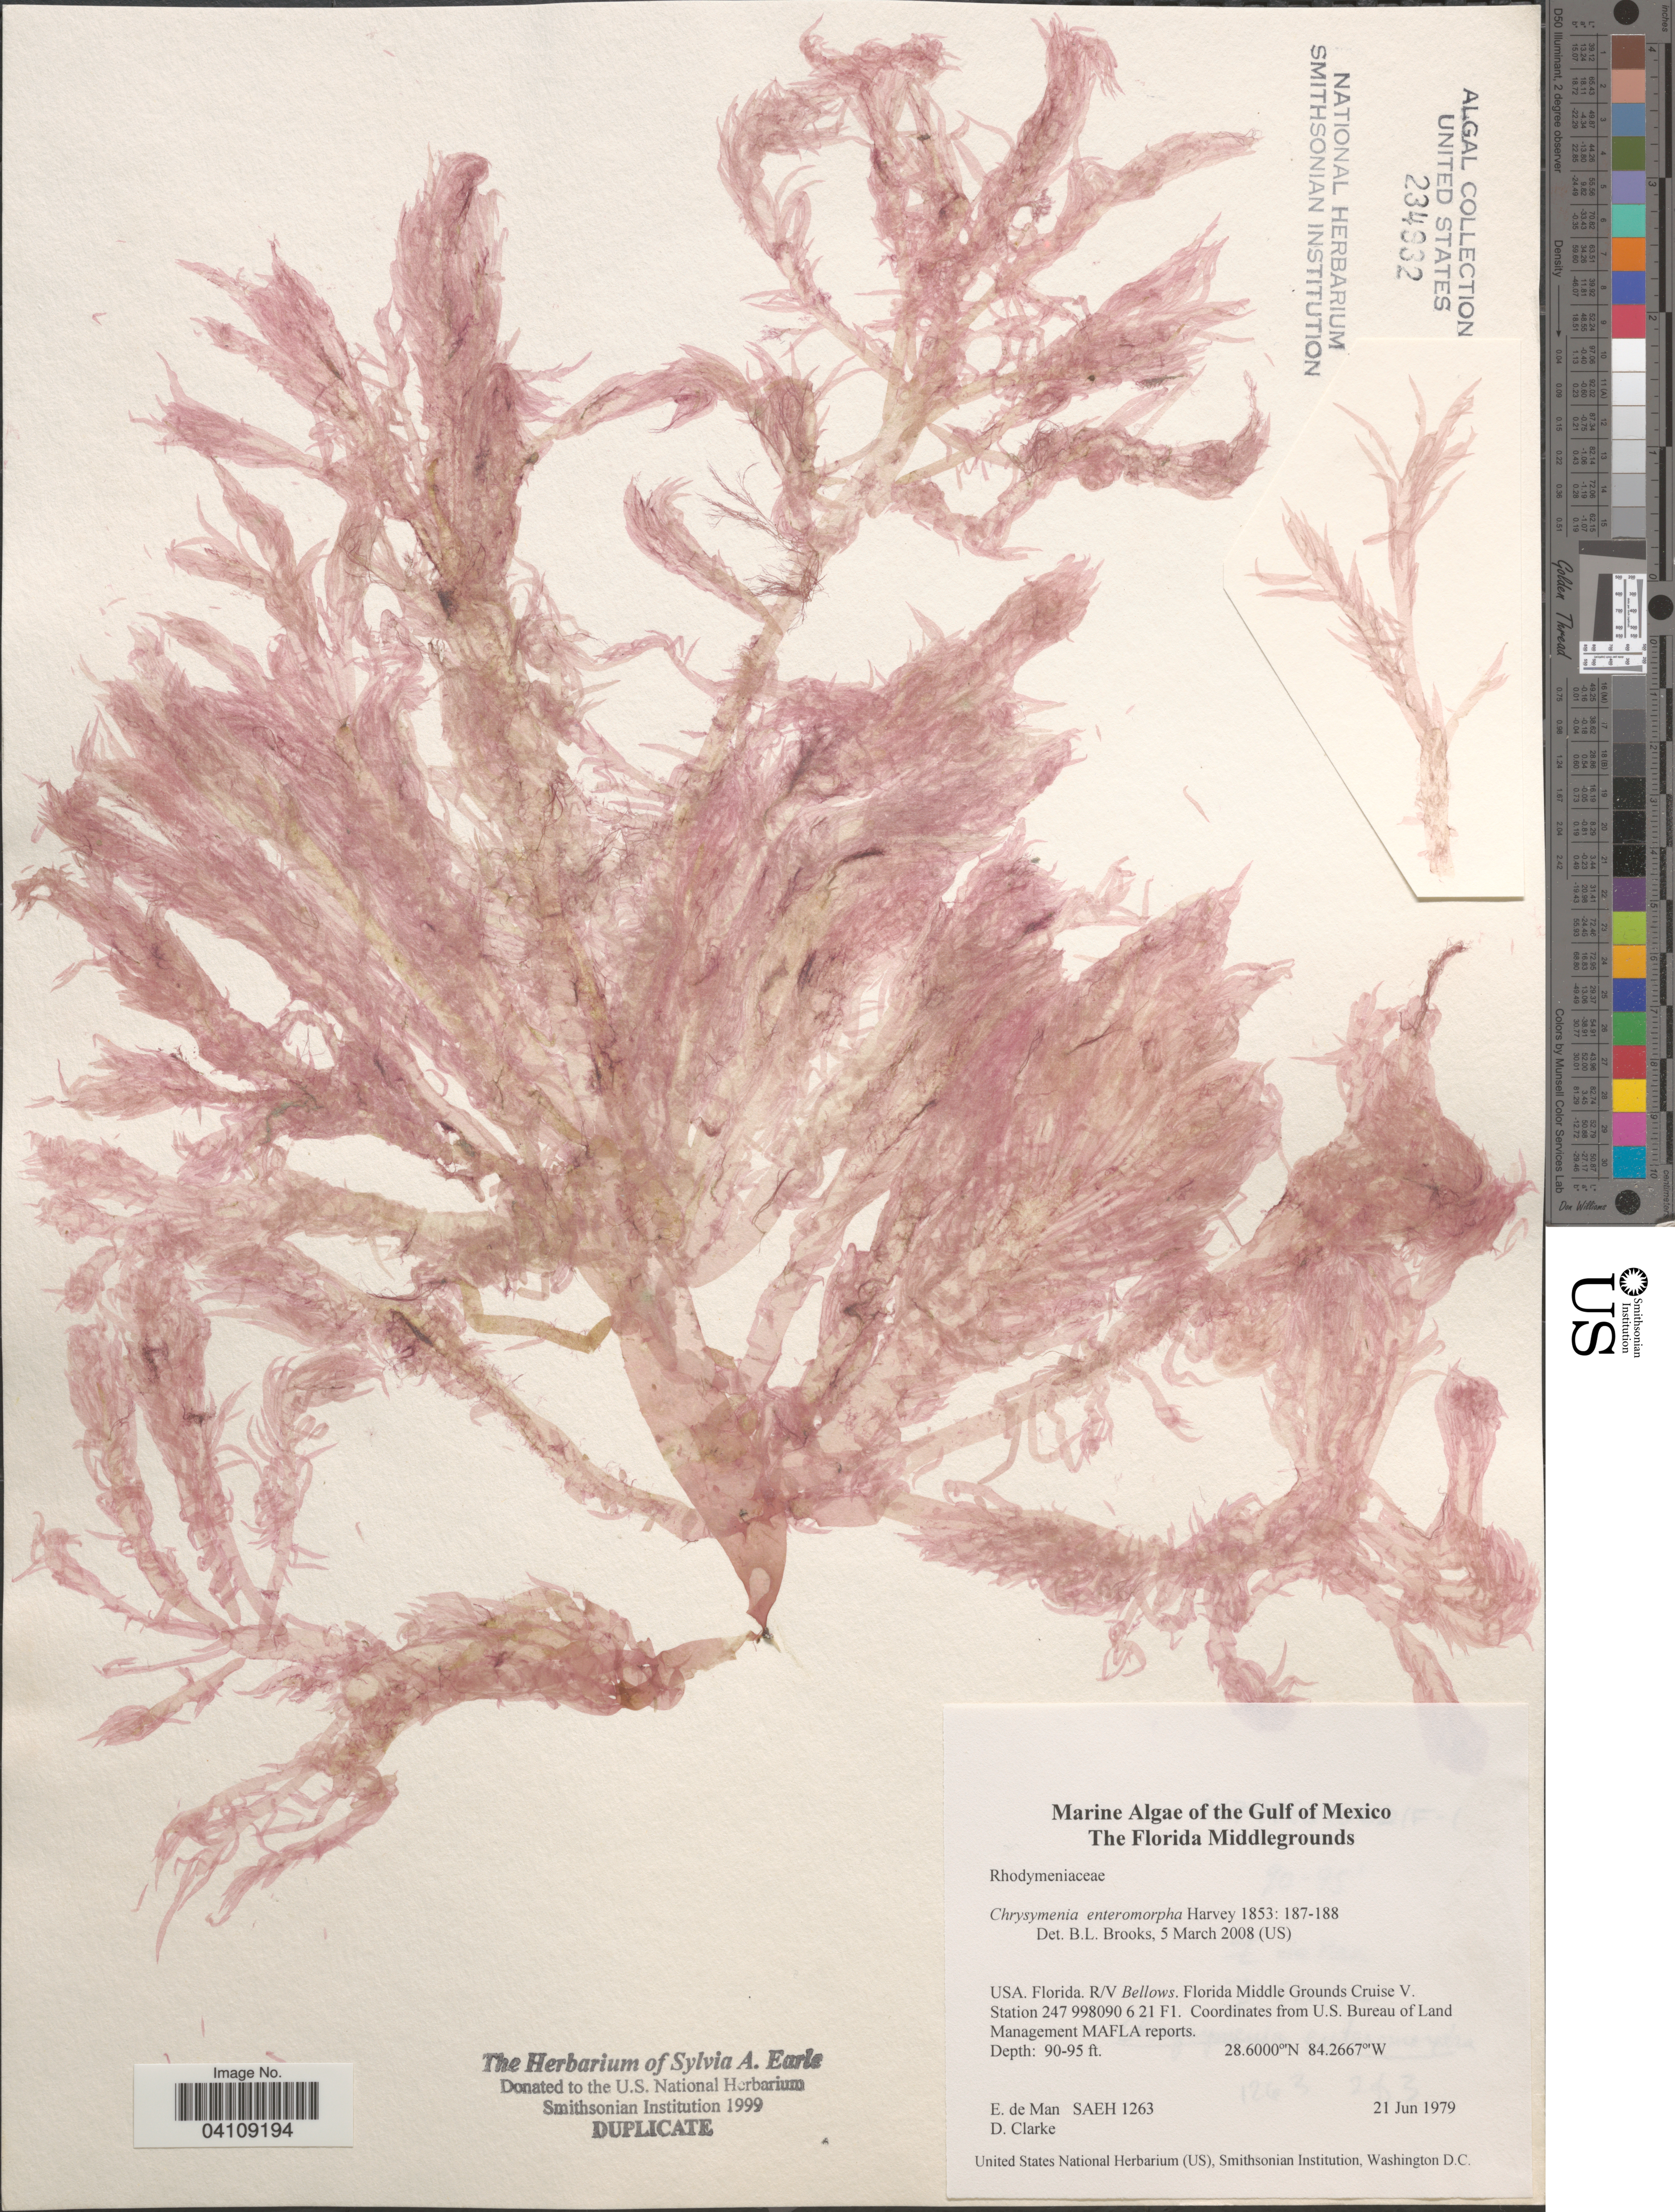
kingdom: Plantae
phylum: Rhodophyta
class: Florideophyceae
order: Rhodymeniales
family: Rhodymeniaceae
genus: Botryocladia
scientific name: Botryocladia enteromorpha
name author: (Harv.) W.E. Schmidt et al. in W.E. Schmidt et al.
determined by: Algae name updating Project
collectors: E. de Man & D. Clarke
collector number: SAEH 1263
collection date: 1979-06-21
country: United States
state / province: Florida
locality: Gulf of Mexico. The Florida Middlegrounds. Florida. R/V Bellows. Florida Middle Grounds Cruise V. Station 247 998090 6 21 F1.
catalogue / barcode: US 234932